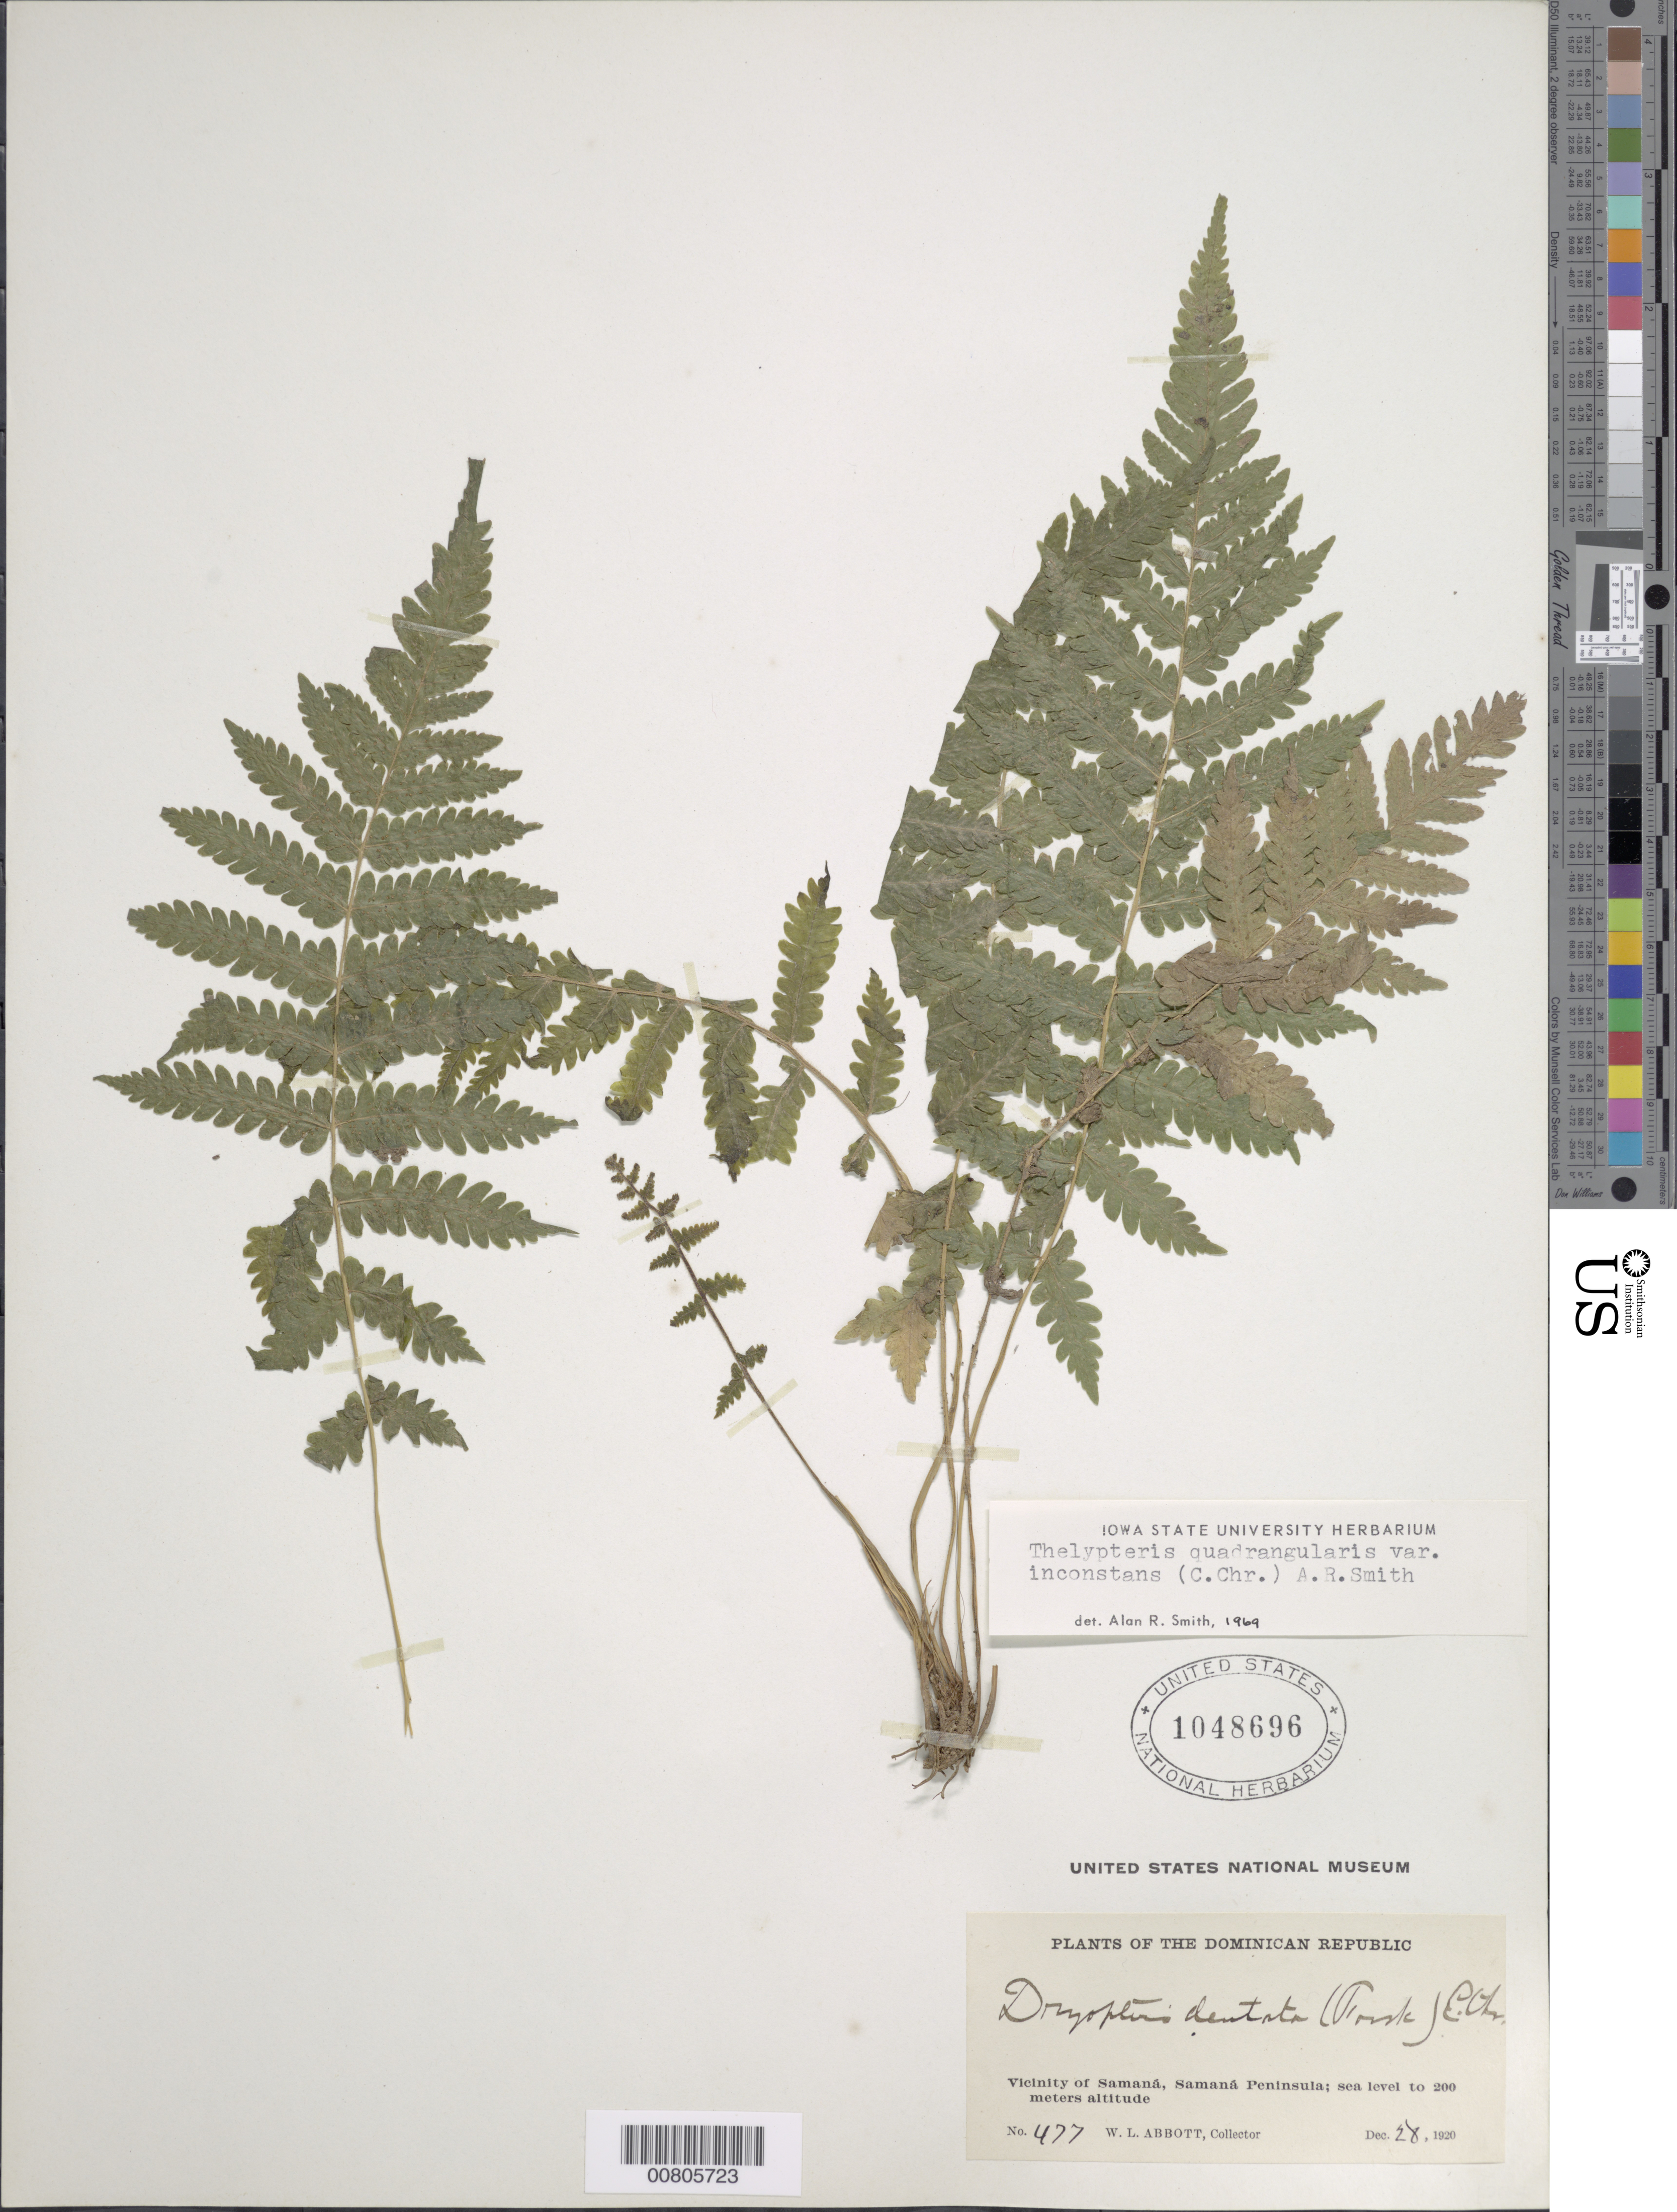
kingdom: Plantae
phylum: Tracheophyta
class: Polypodiopsida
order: Polypodiales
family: Thelypteridaceae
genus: Christella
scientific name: Christella hispidula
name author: (Decne.) Holttum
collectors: W. L. Abbott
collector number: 477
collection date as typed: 28 Dec 1920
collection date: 1920-12-28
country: Dominican Republic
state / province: Samana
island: Hispaniola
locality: Samaná Peninsula, vicinity Samaná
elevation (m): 0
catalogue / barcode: US 1048696